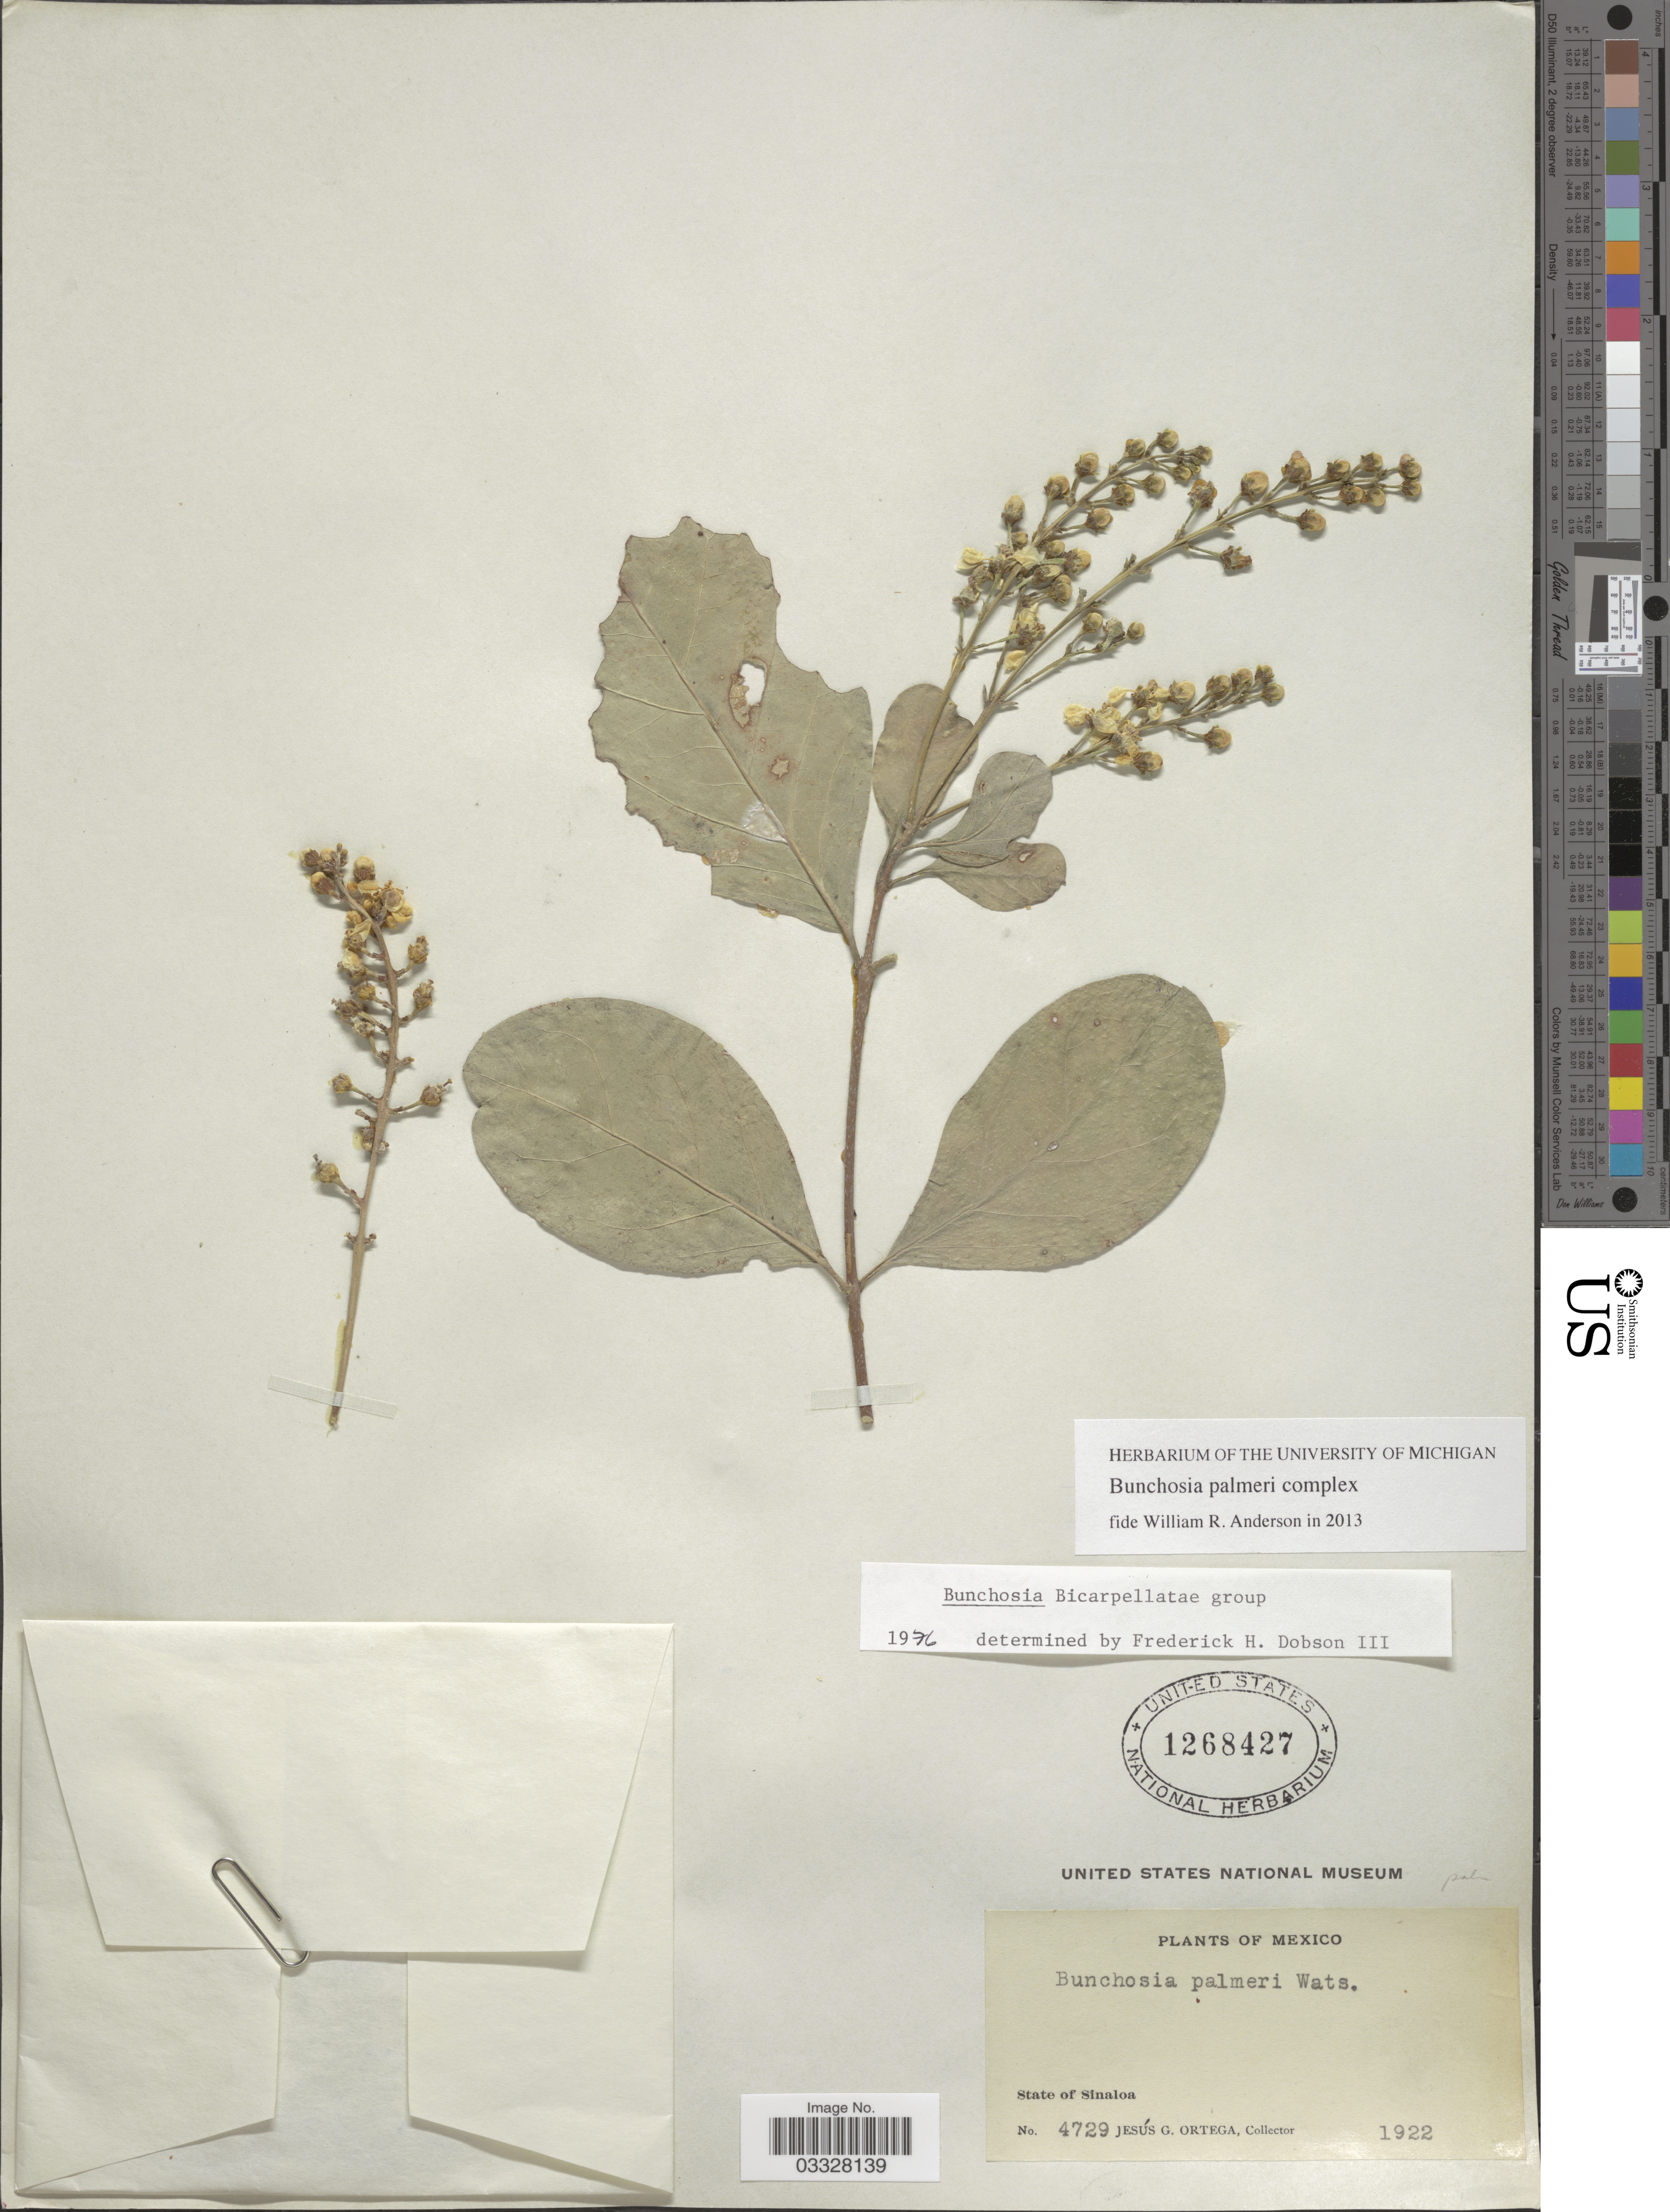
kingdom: Plantae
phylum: Tracheophyta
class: Magnoliopsida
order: Malpighiales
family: Malpighiaceae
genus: Bunchosia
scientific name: Bunchosia palmeri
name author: S. Watson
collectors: J. Ortega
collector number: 4729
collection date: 1922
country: Mexico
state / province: Sinaloa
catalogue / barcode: US 1268427